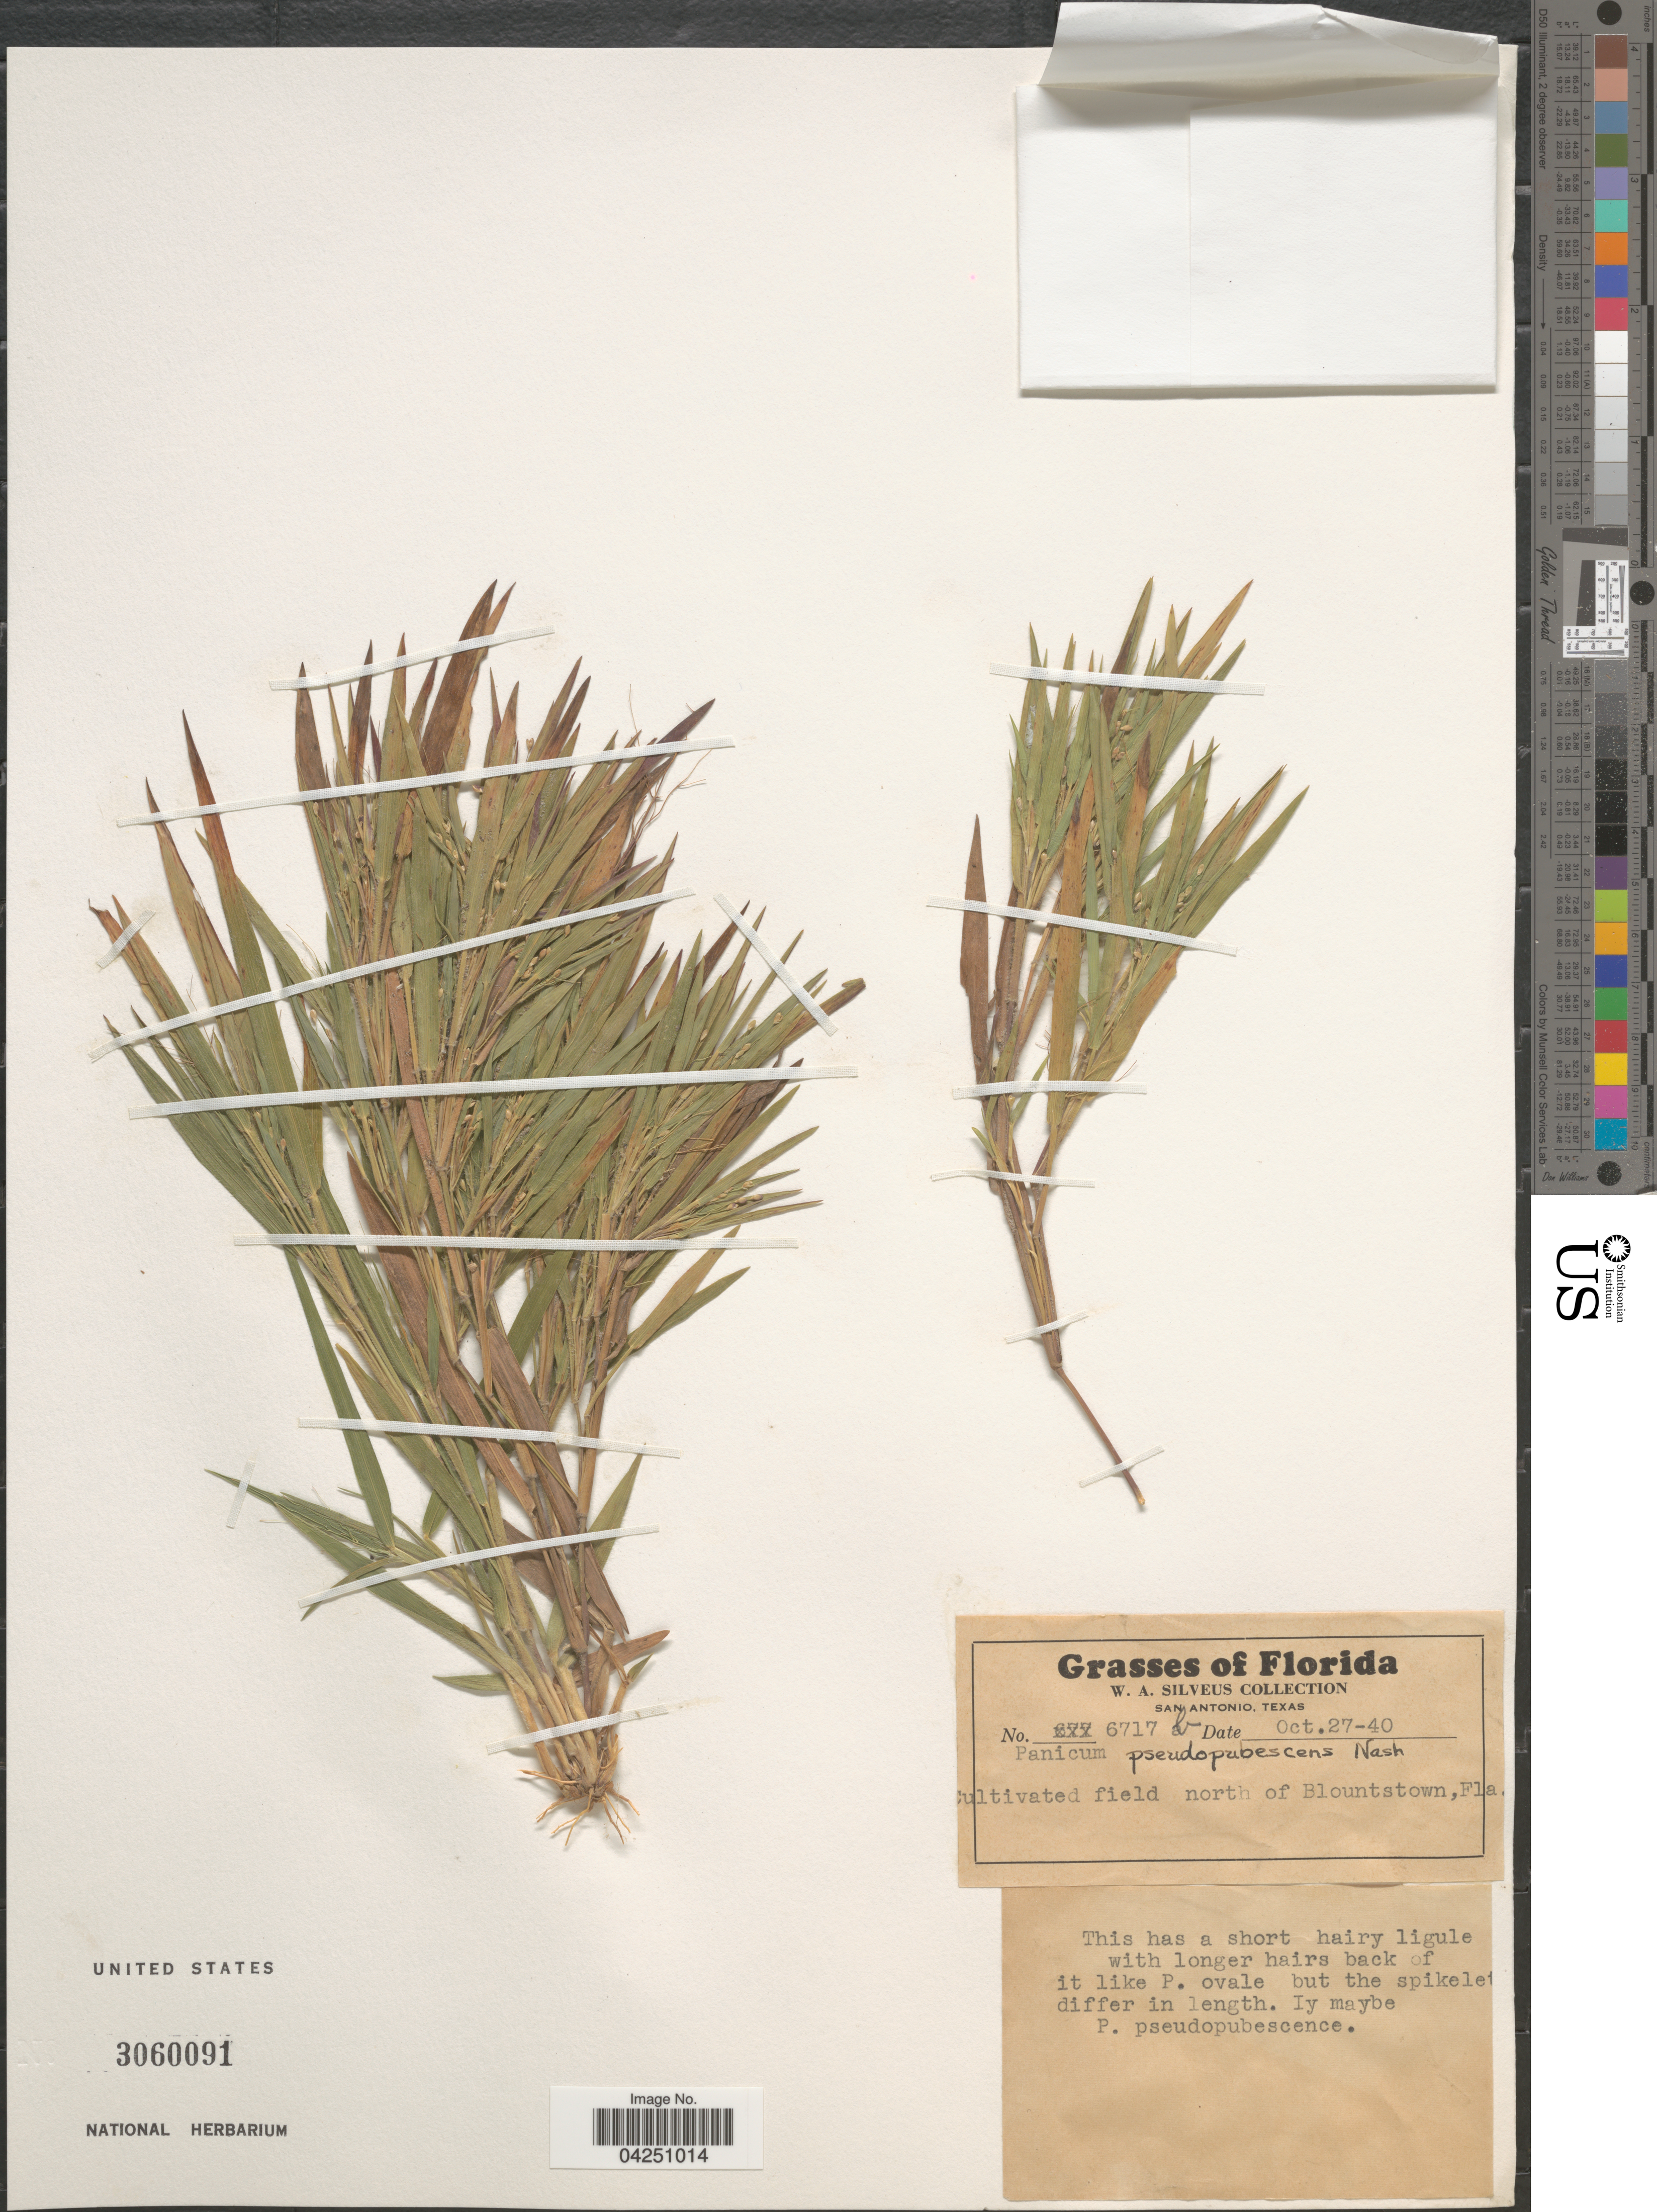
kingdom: Plantae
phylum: Tracheophyta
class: Liliopsida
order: Poales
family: Poaceae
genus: Dichanthelium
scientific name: Dichanthelium acuminatum var. acuminatum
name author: (Sw.) Gould & C.A. Clark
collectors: W. Silveus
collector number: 6717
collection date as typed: Transcribed d/m/y: 27/10/40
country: United States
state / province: Florida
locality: Cultivated field north of Blountstown.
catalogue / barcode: US 3060091